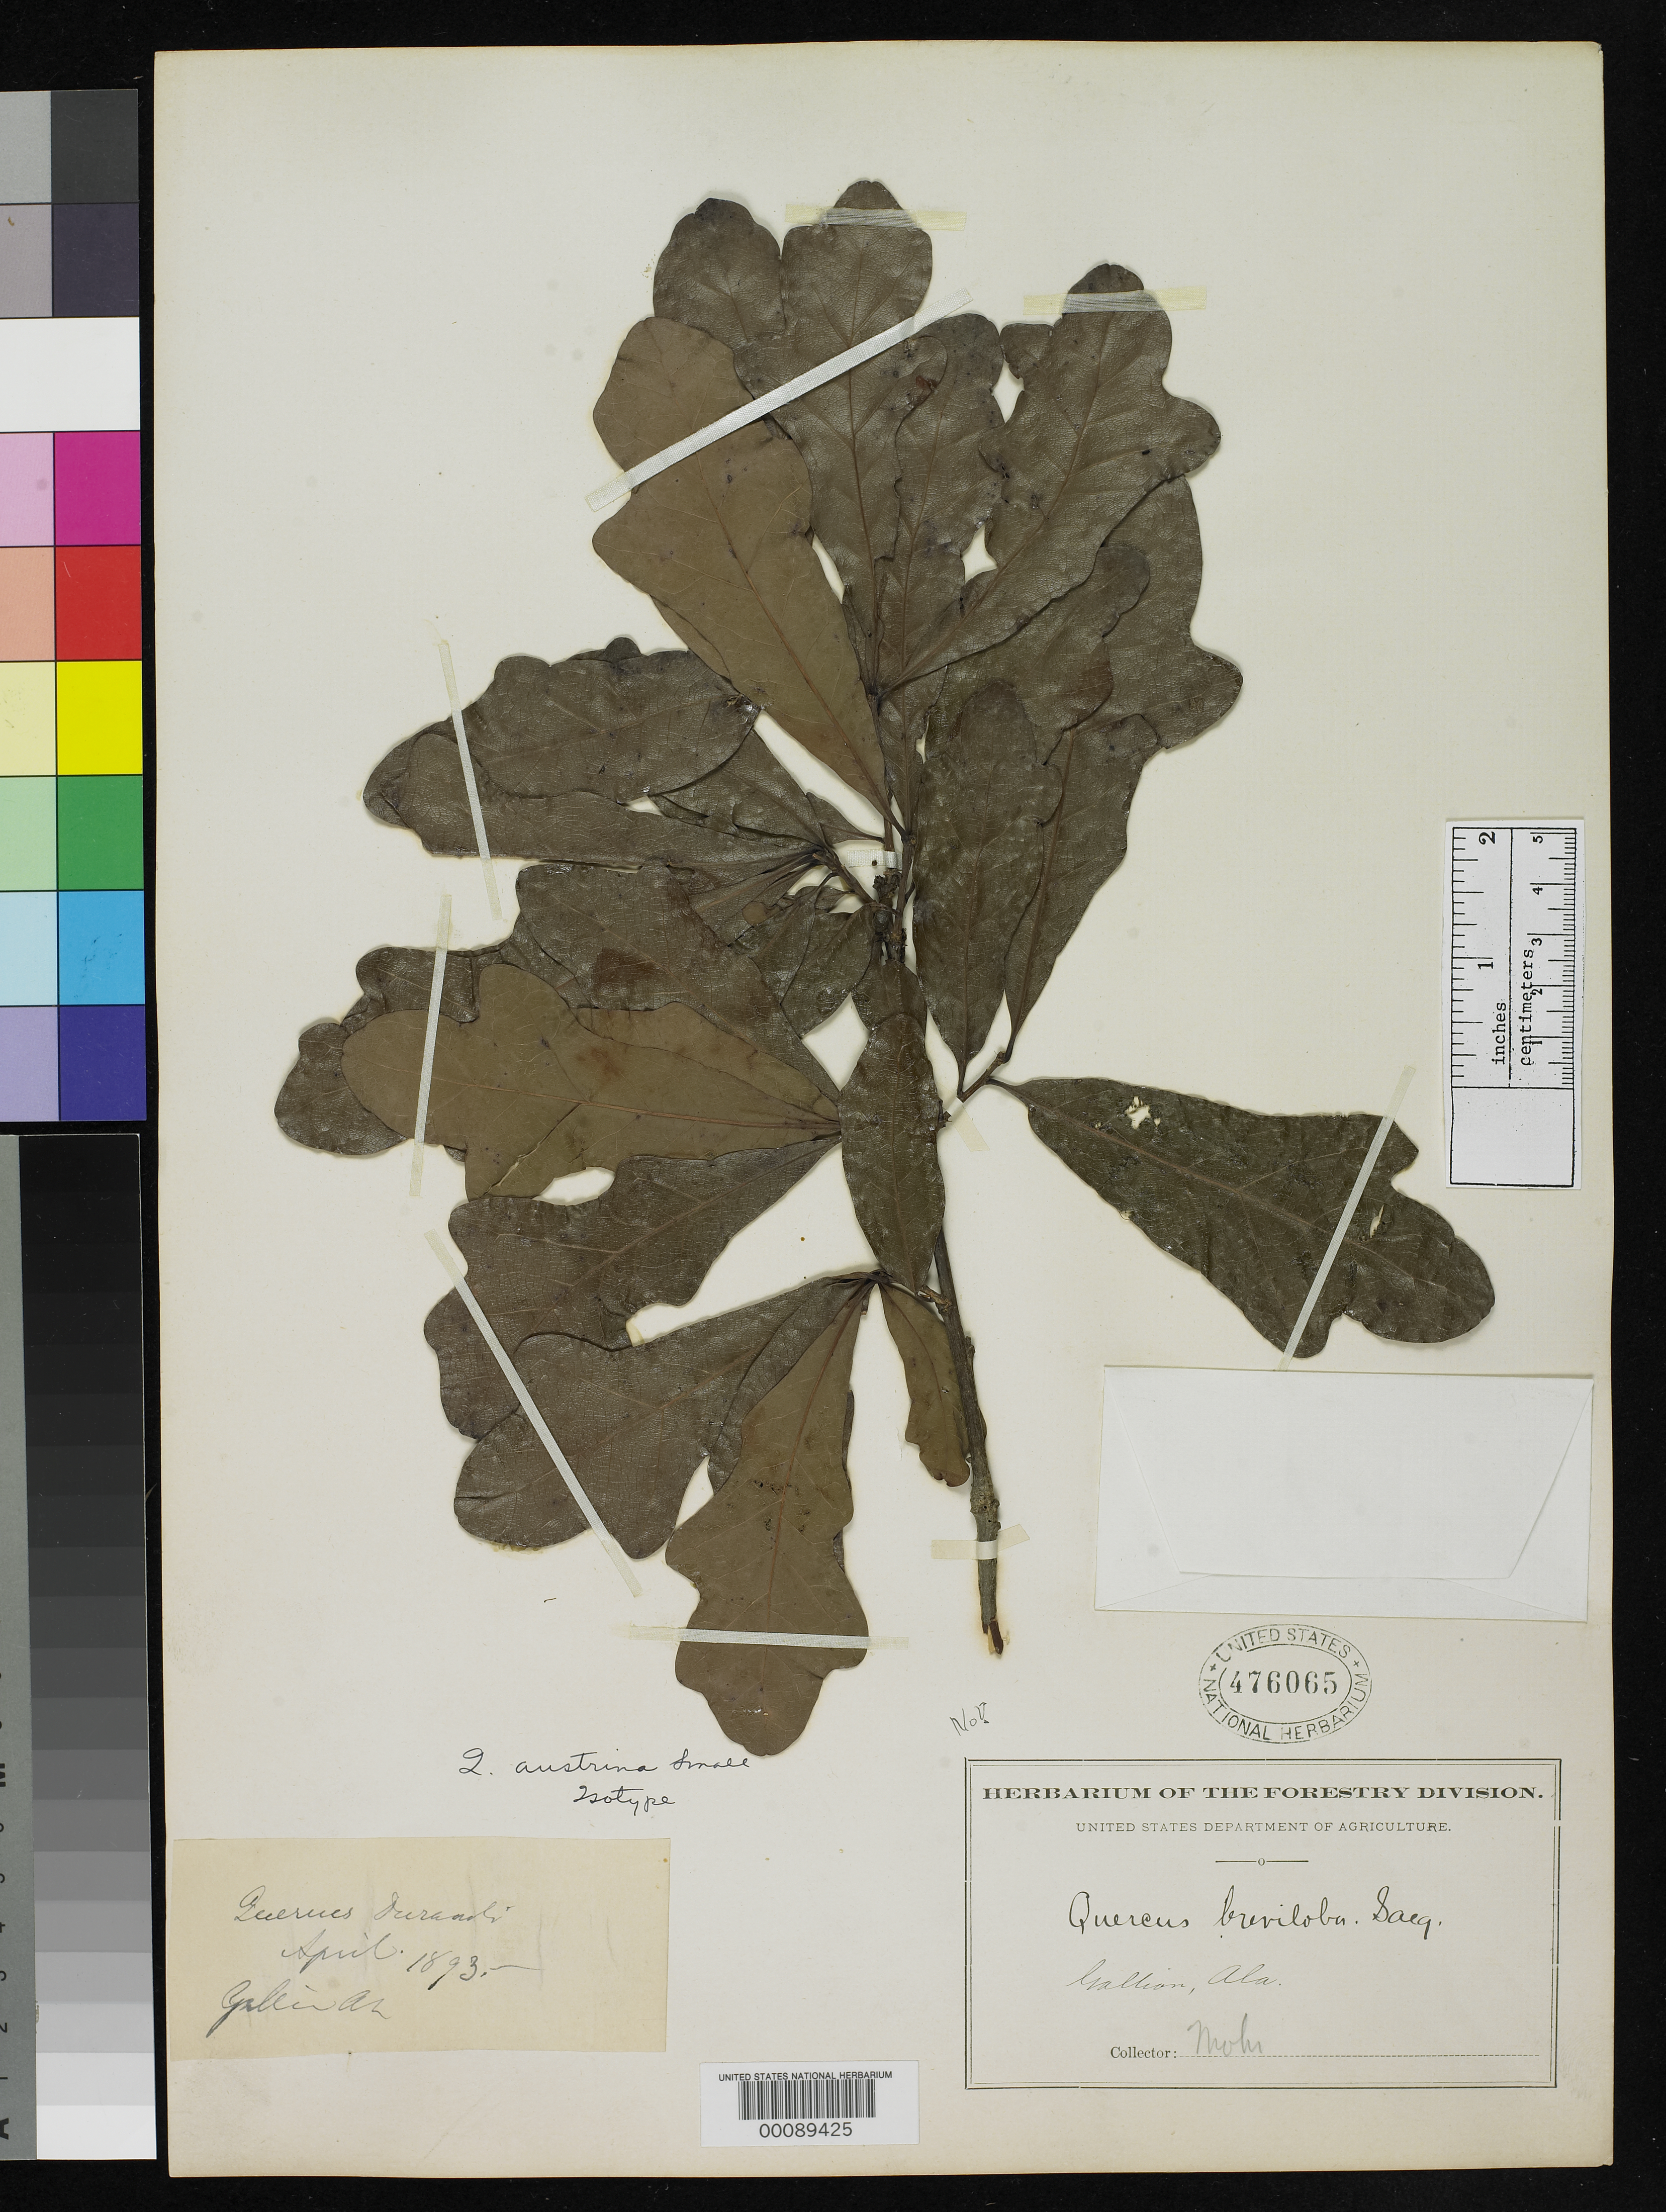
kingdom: Plantae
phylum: Tracheophyta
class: Magnoliopsida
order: Fagales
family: Fagaceae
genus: Quercus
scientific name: Quercus austrina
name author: Small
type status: Isotype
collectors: C. T. Mohr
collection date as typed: Apr 1893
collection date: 1893-04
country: United States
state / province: Alabama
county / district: Hale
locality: Gallion.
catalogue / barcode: US 476065